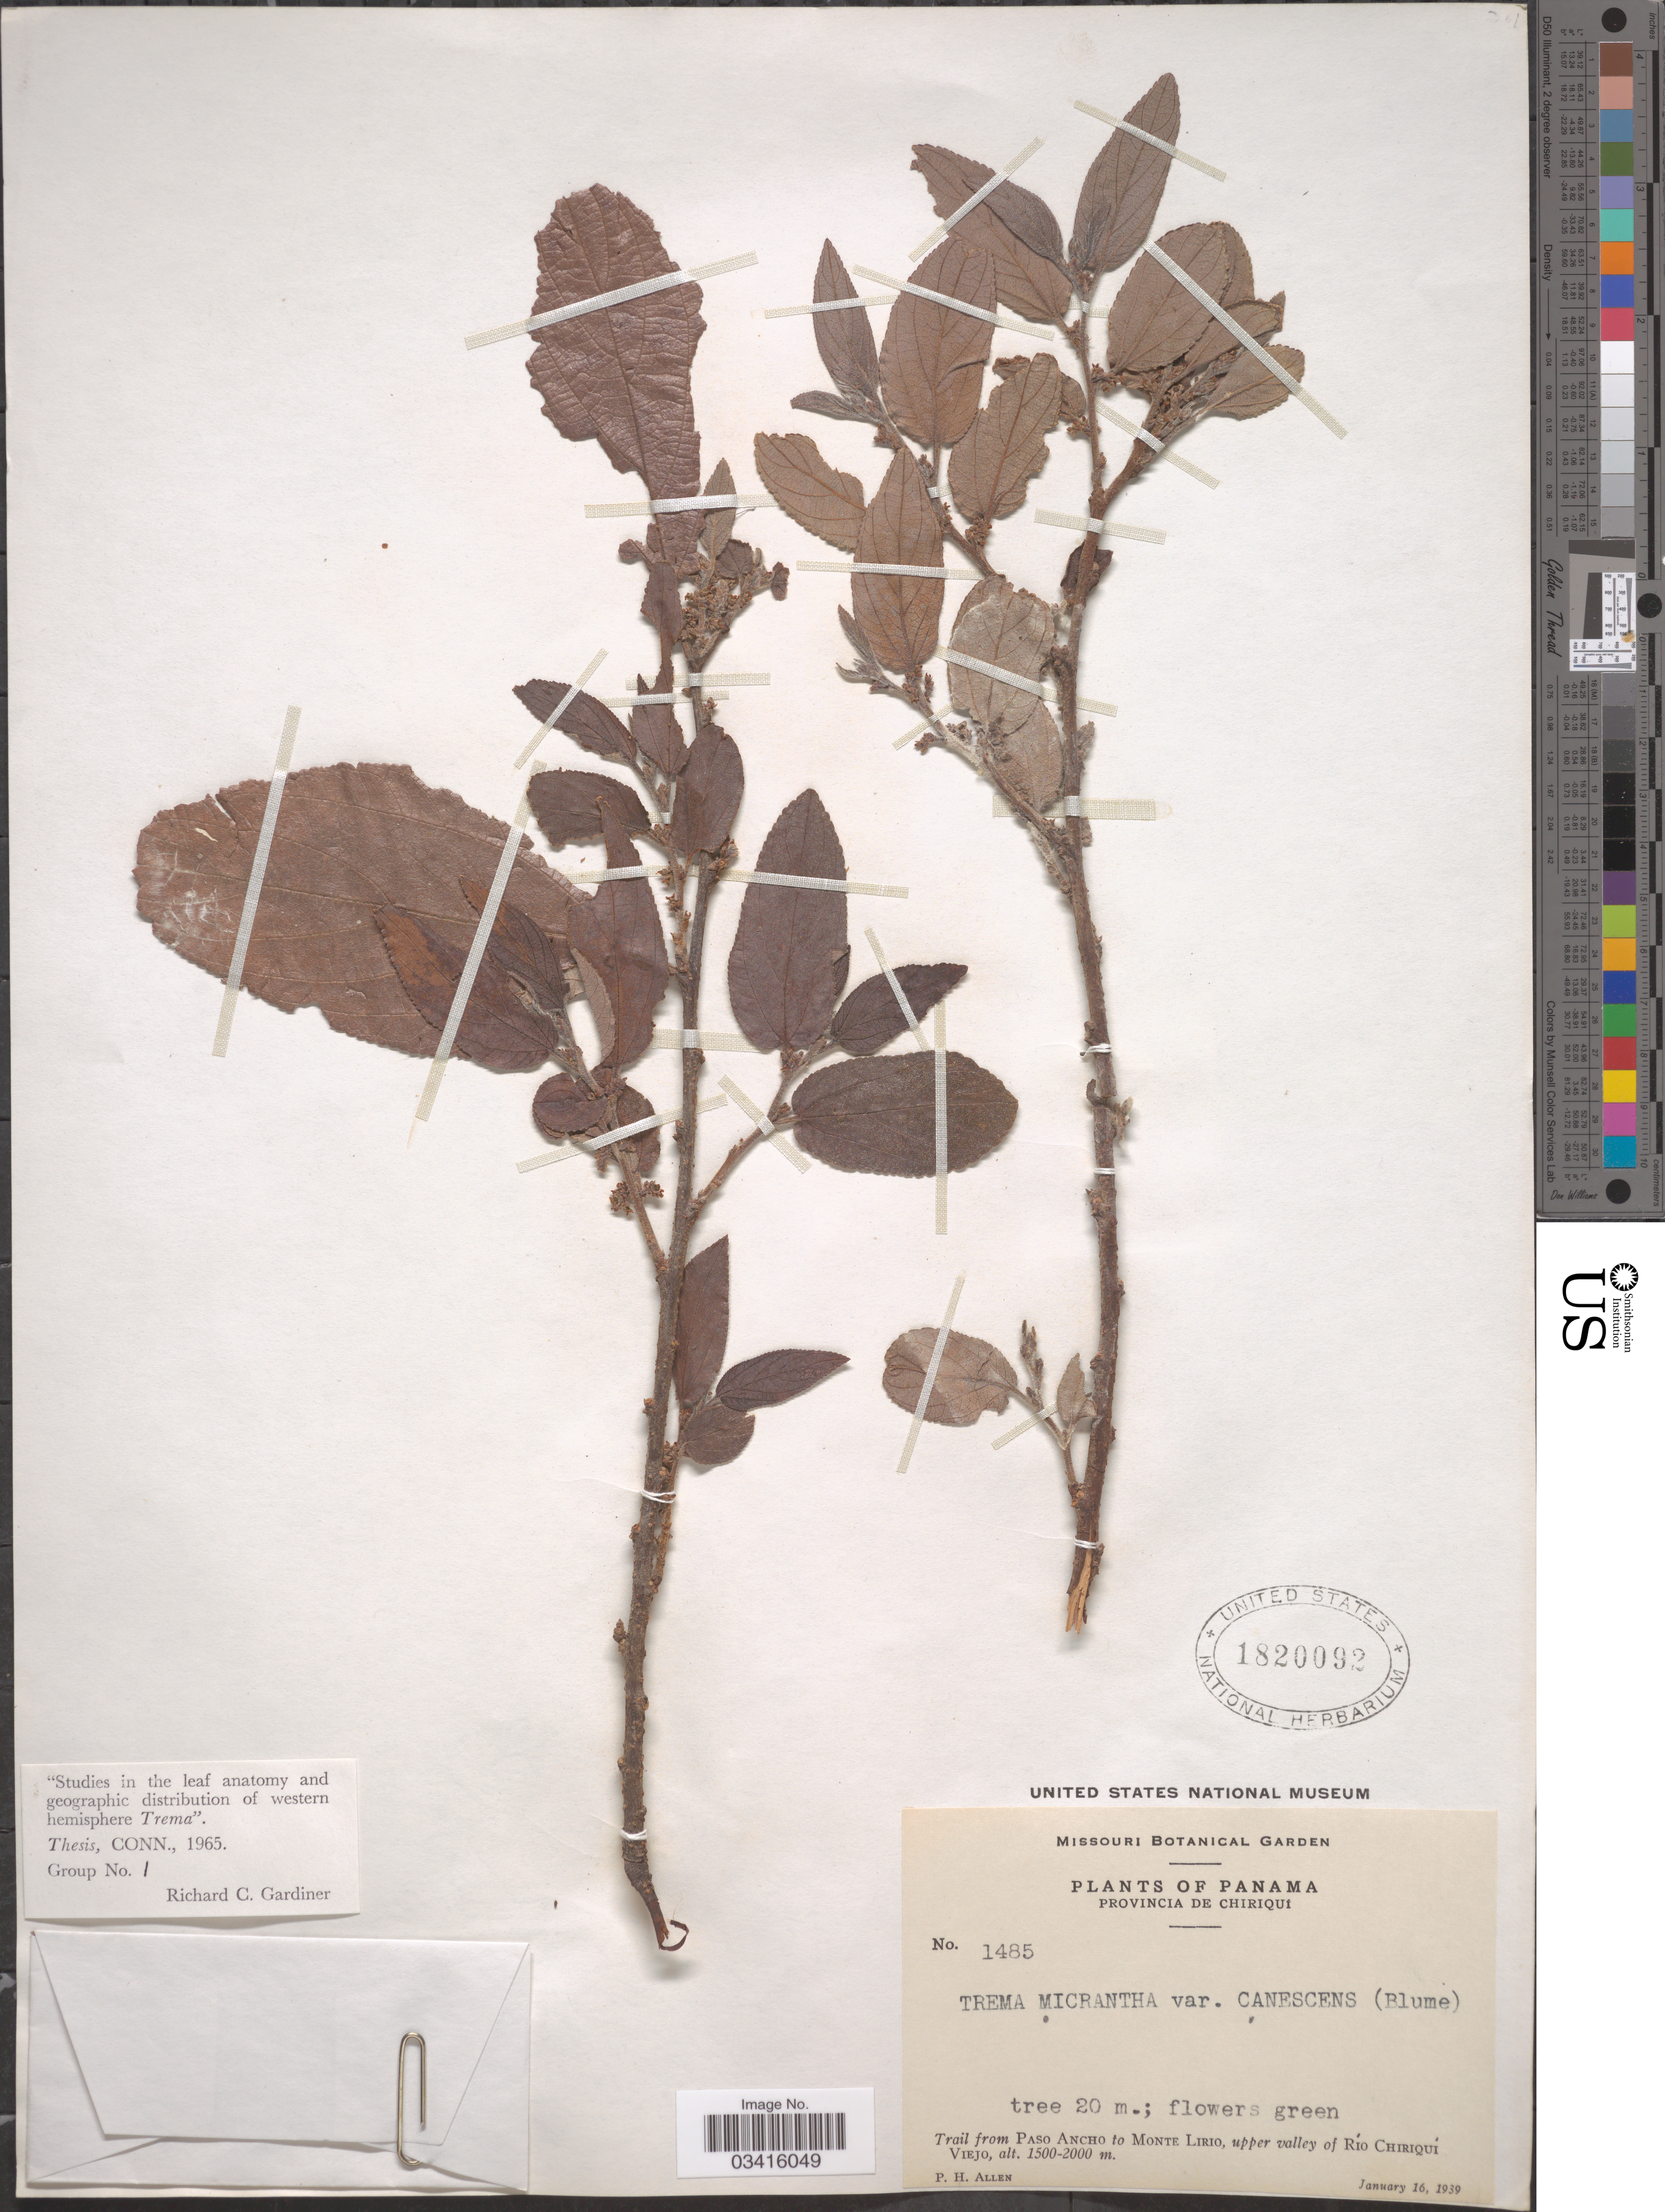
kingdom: Plantae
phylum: Tracheophyta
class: Magnoliopsida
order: Rosales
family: Cannabaceae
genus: Trema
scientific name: Trema micranthum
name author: (L.) Blume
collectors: P. H. Allen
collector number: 1485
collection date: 1939-01-16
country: Panama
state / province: Chiriqui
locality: Trail from Paso Ancho to Monte Lirio, upper valley of Río Chiriquí Viejo.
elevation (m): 1500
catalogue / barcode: US 1820092